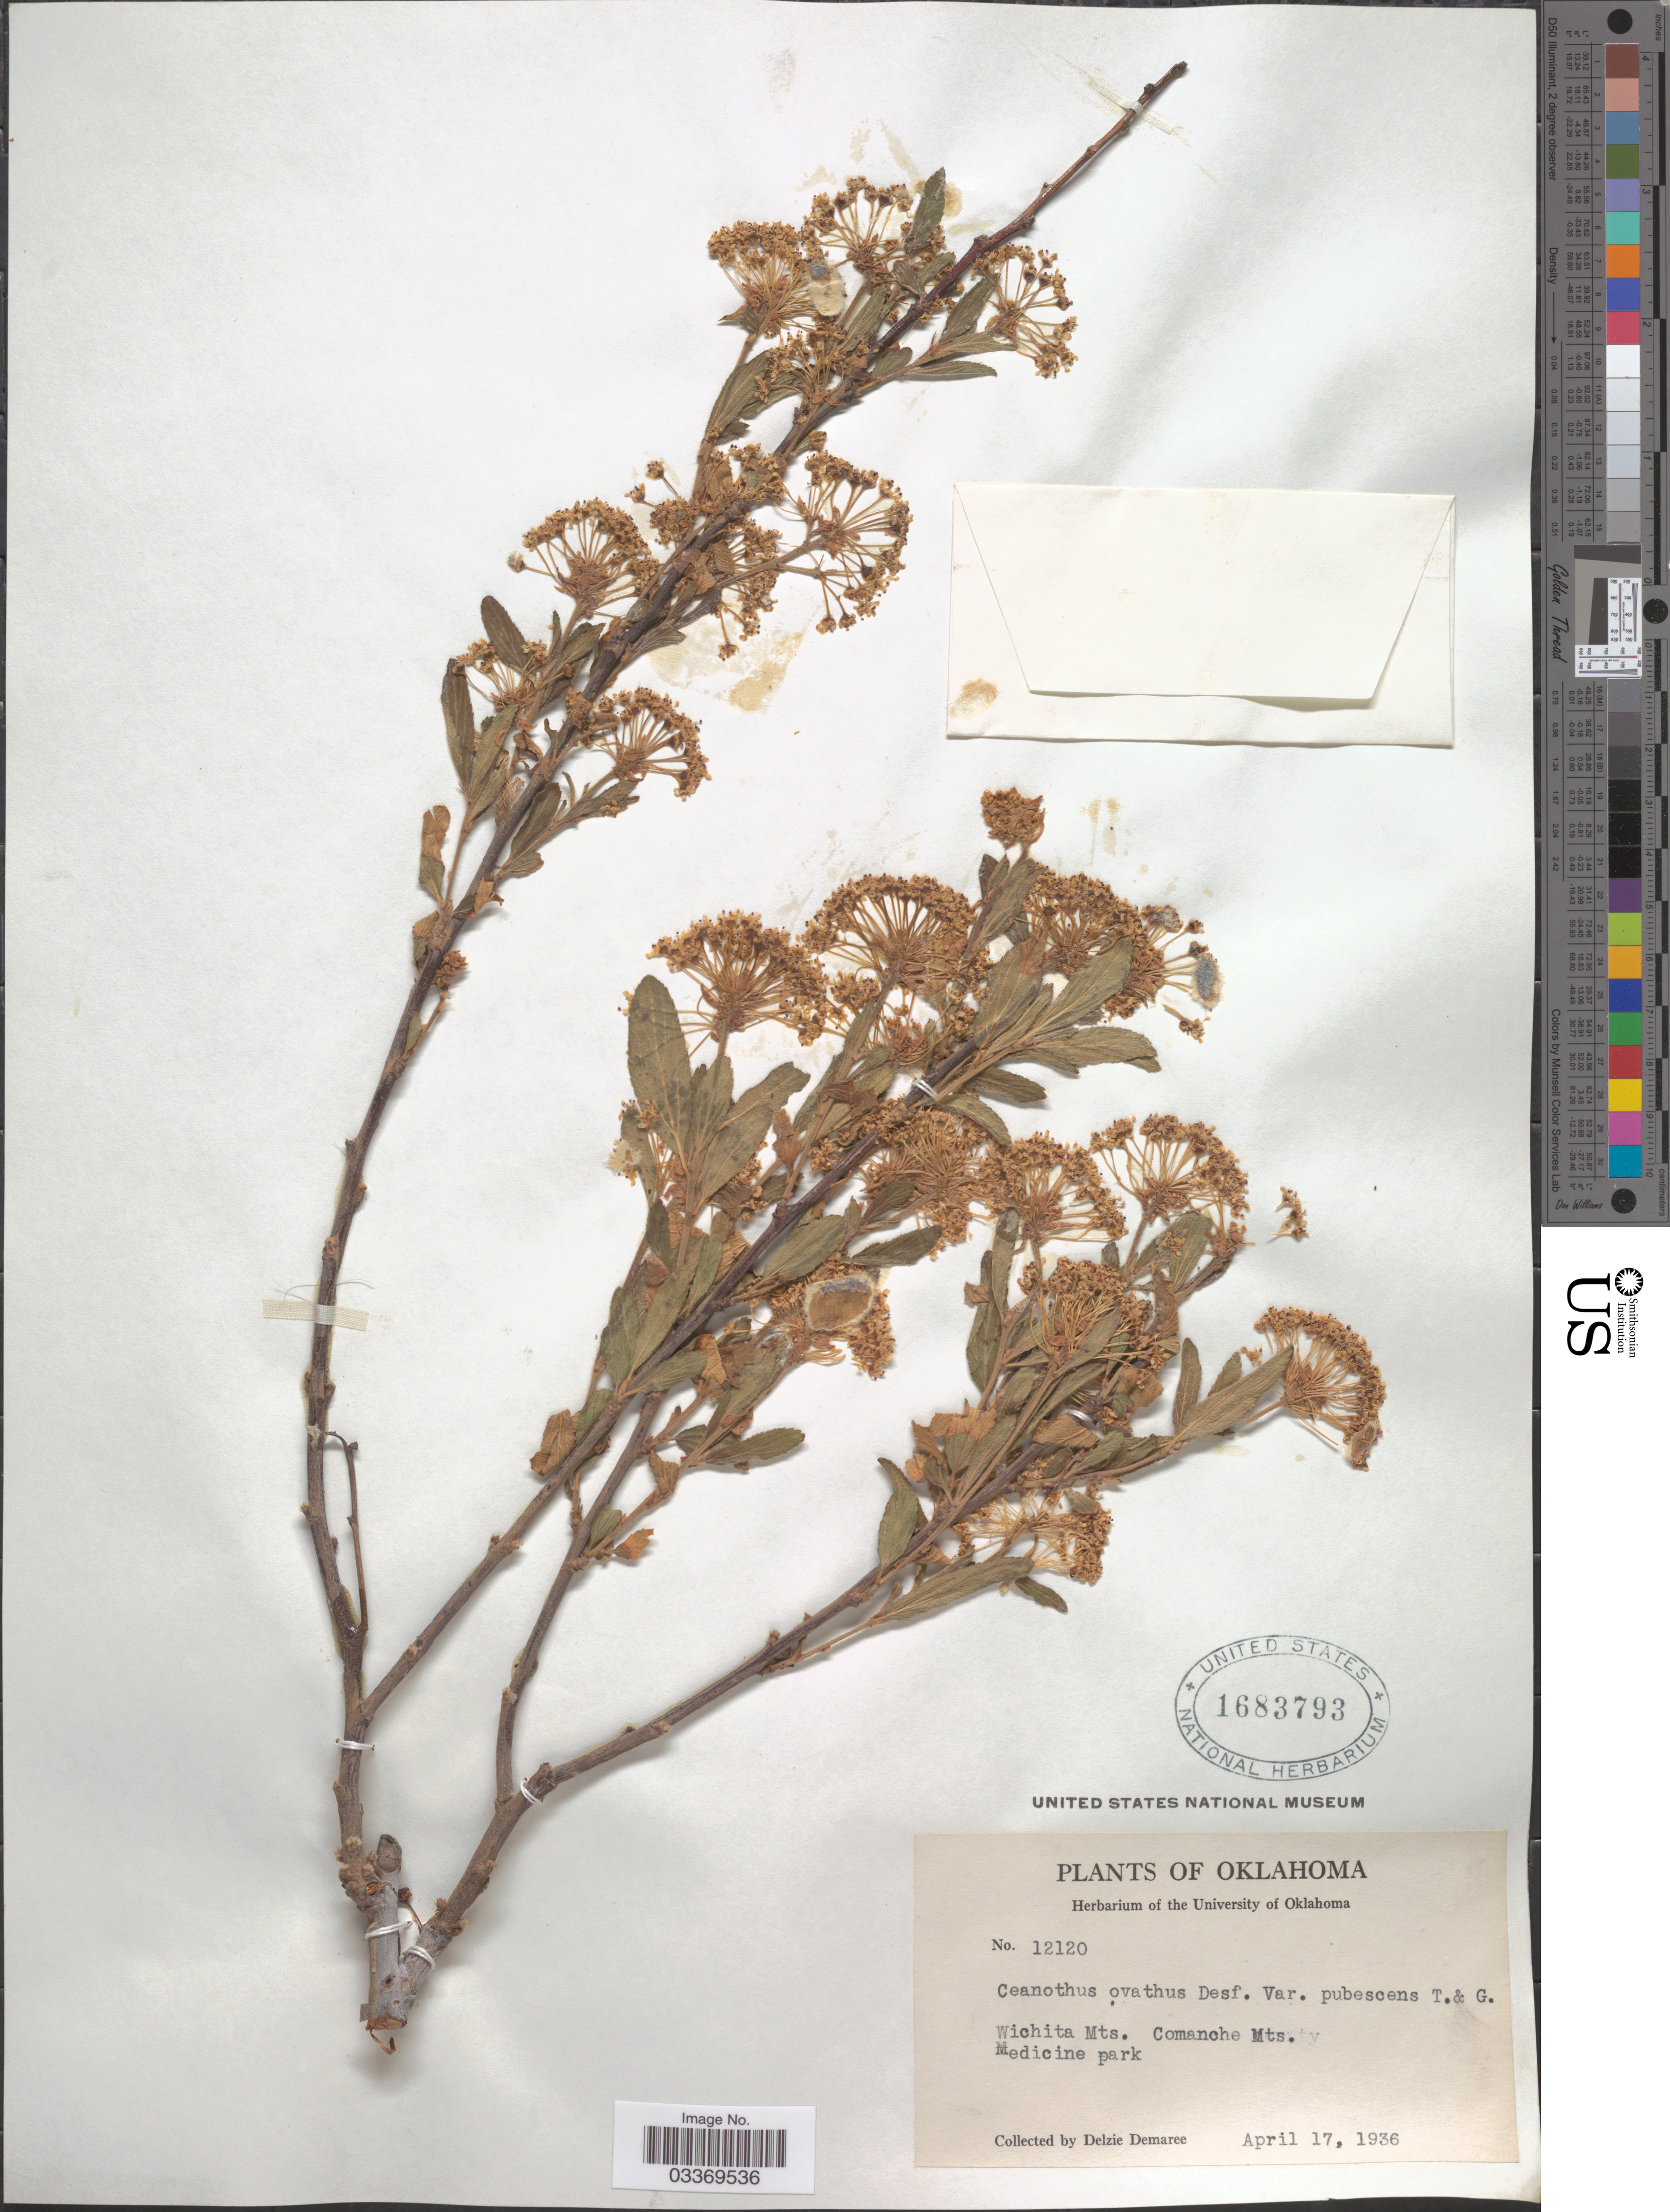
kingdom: Plantae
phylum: Tracheophyta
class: Magnoliopsida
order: Rosales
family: Rhamnaceae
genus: Ceanothus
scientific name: Ceanothus ovatus var. pubescens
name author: S. Watson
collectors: D. Demaree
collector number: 12120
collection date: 1936-04-17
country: United States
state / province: Oklahoma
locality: Wichita Mts. Comanche Mts. Medicine park.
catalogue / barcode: US 1683793